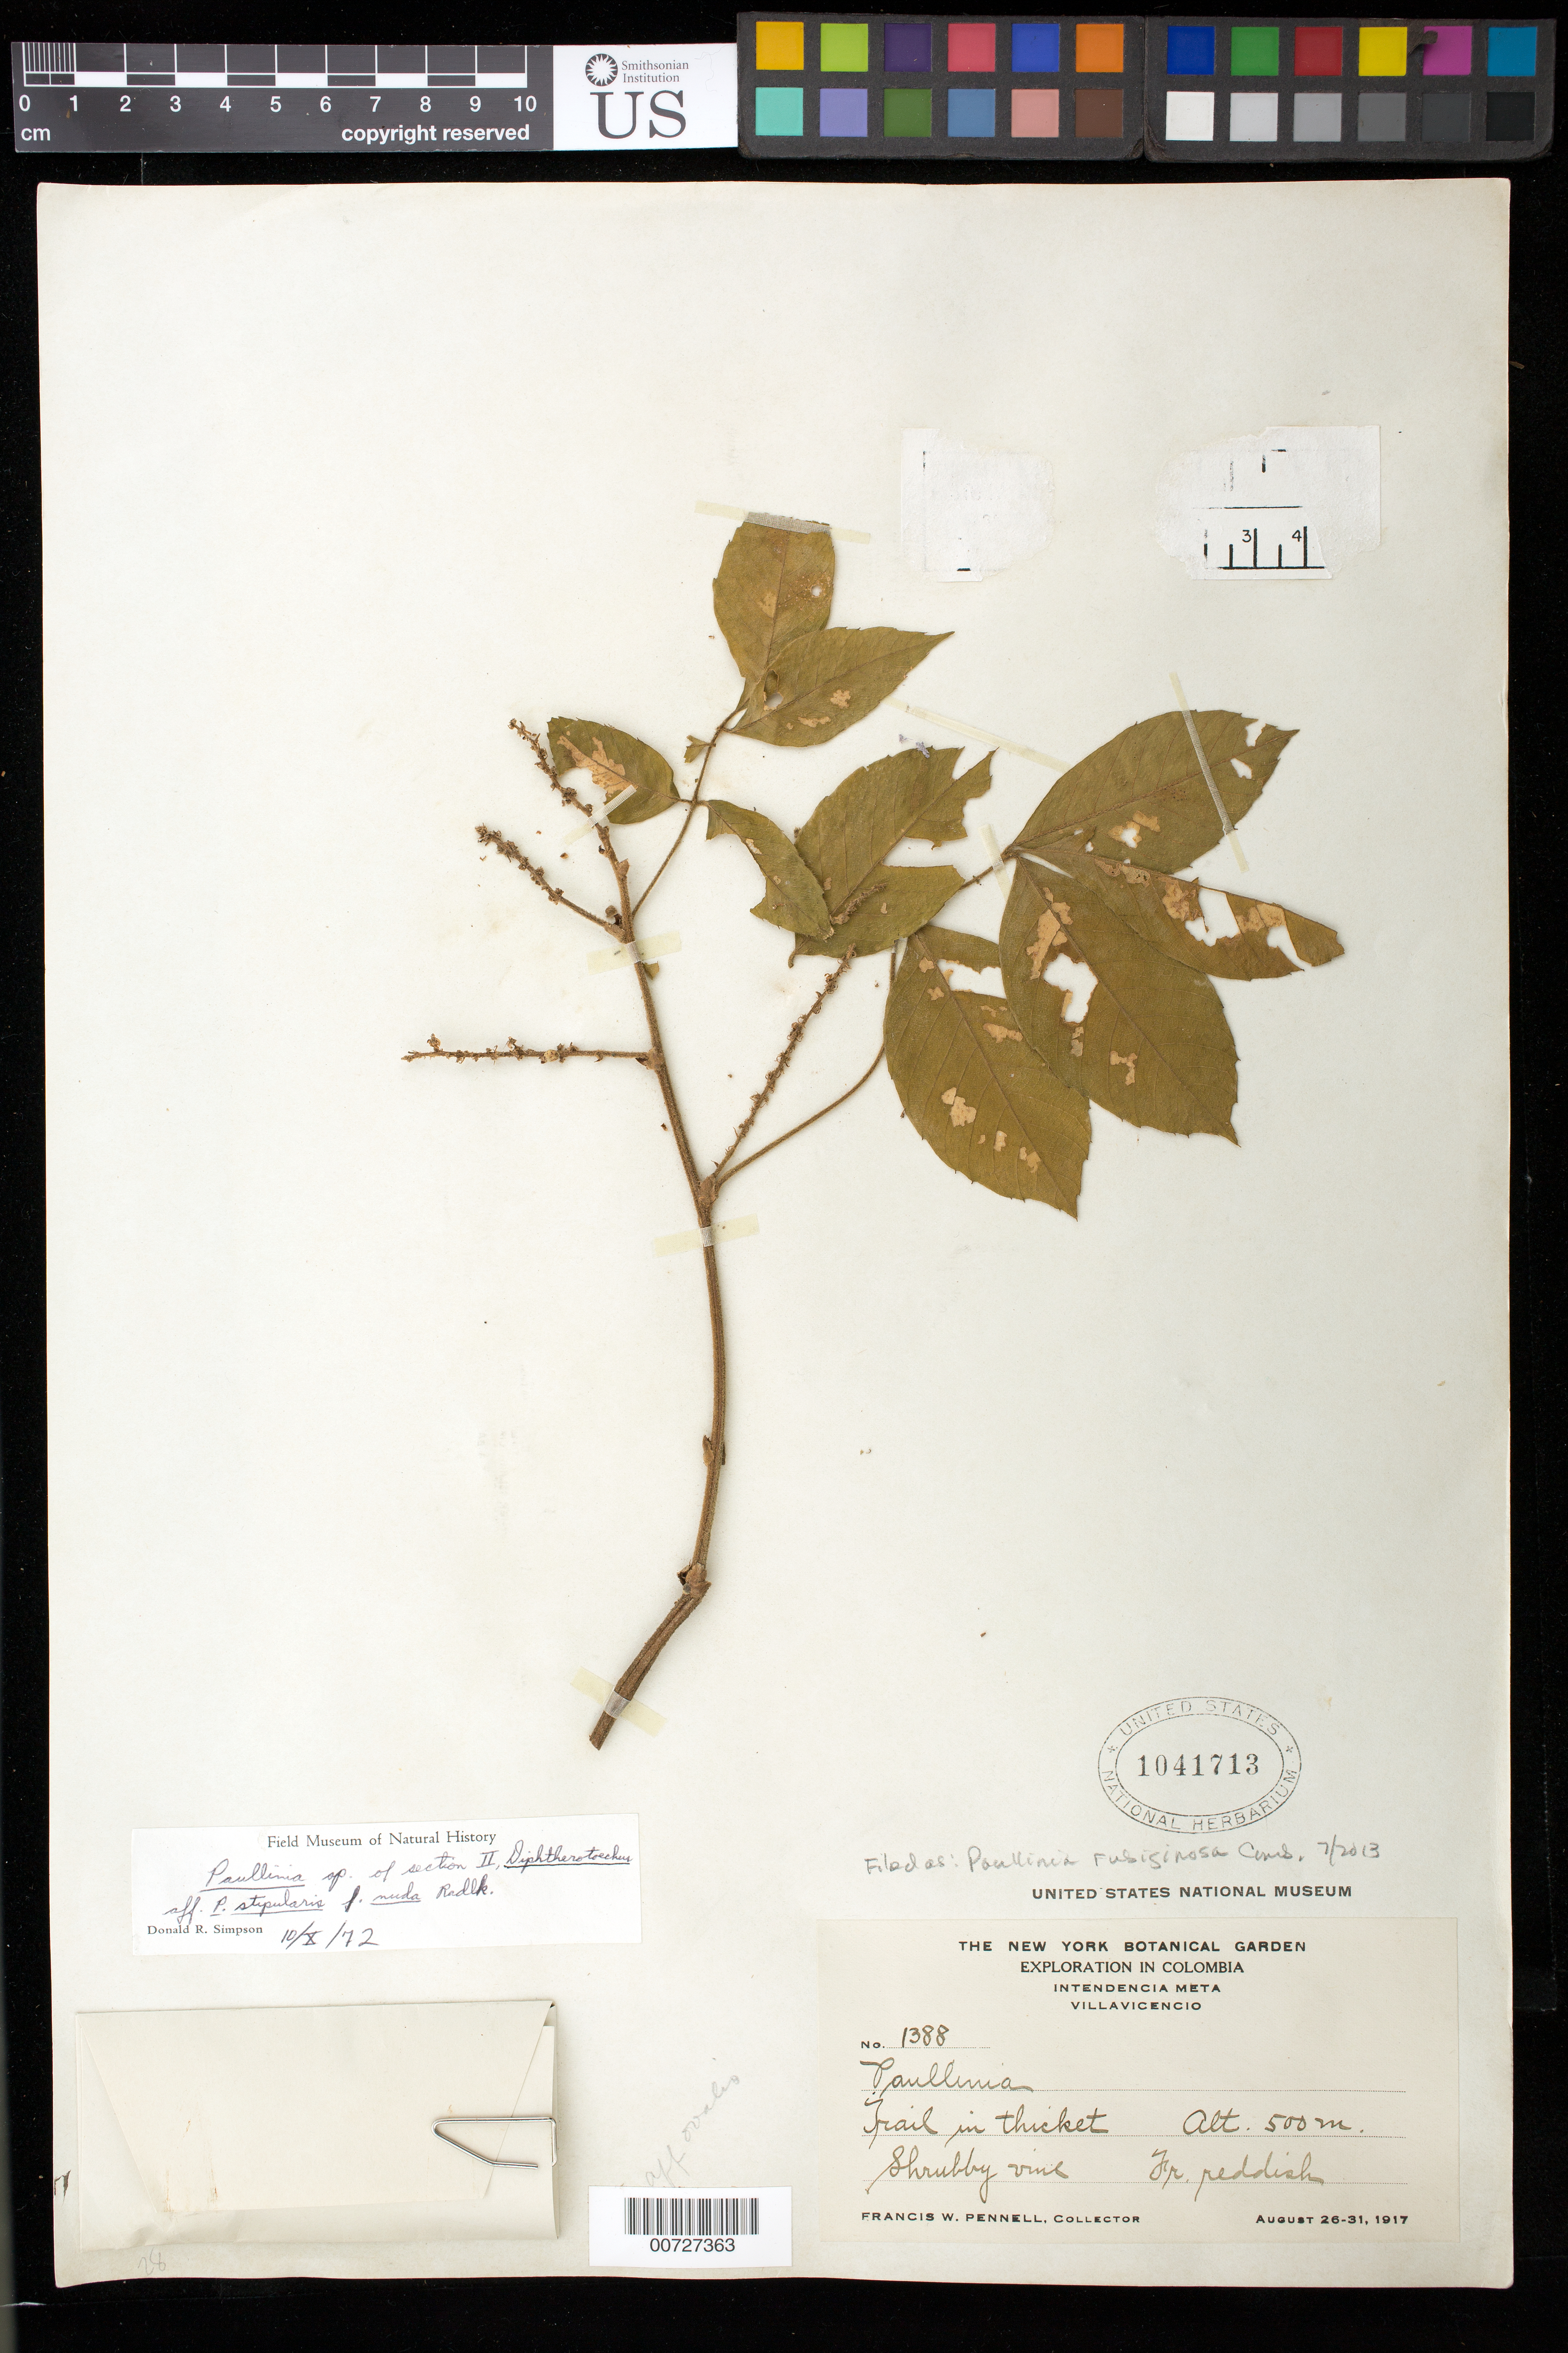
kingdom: Plantae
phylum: Tracheophyta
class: Magnoliopsida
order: Sapindales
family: Sapindaceae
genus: Paullinia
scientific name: Paullinia rubiginosa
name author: Cambess.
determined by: Somner, G. V.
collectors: F. W. Pennell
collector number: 1388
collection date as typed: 26 Aug 1917 to 31 Aug 1917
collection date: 1917-08-26/1917-08-31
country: Colombia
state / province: Meta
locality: Villavicencio.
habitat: Trail in thicket.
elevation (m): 500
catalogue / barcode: US 1041713